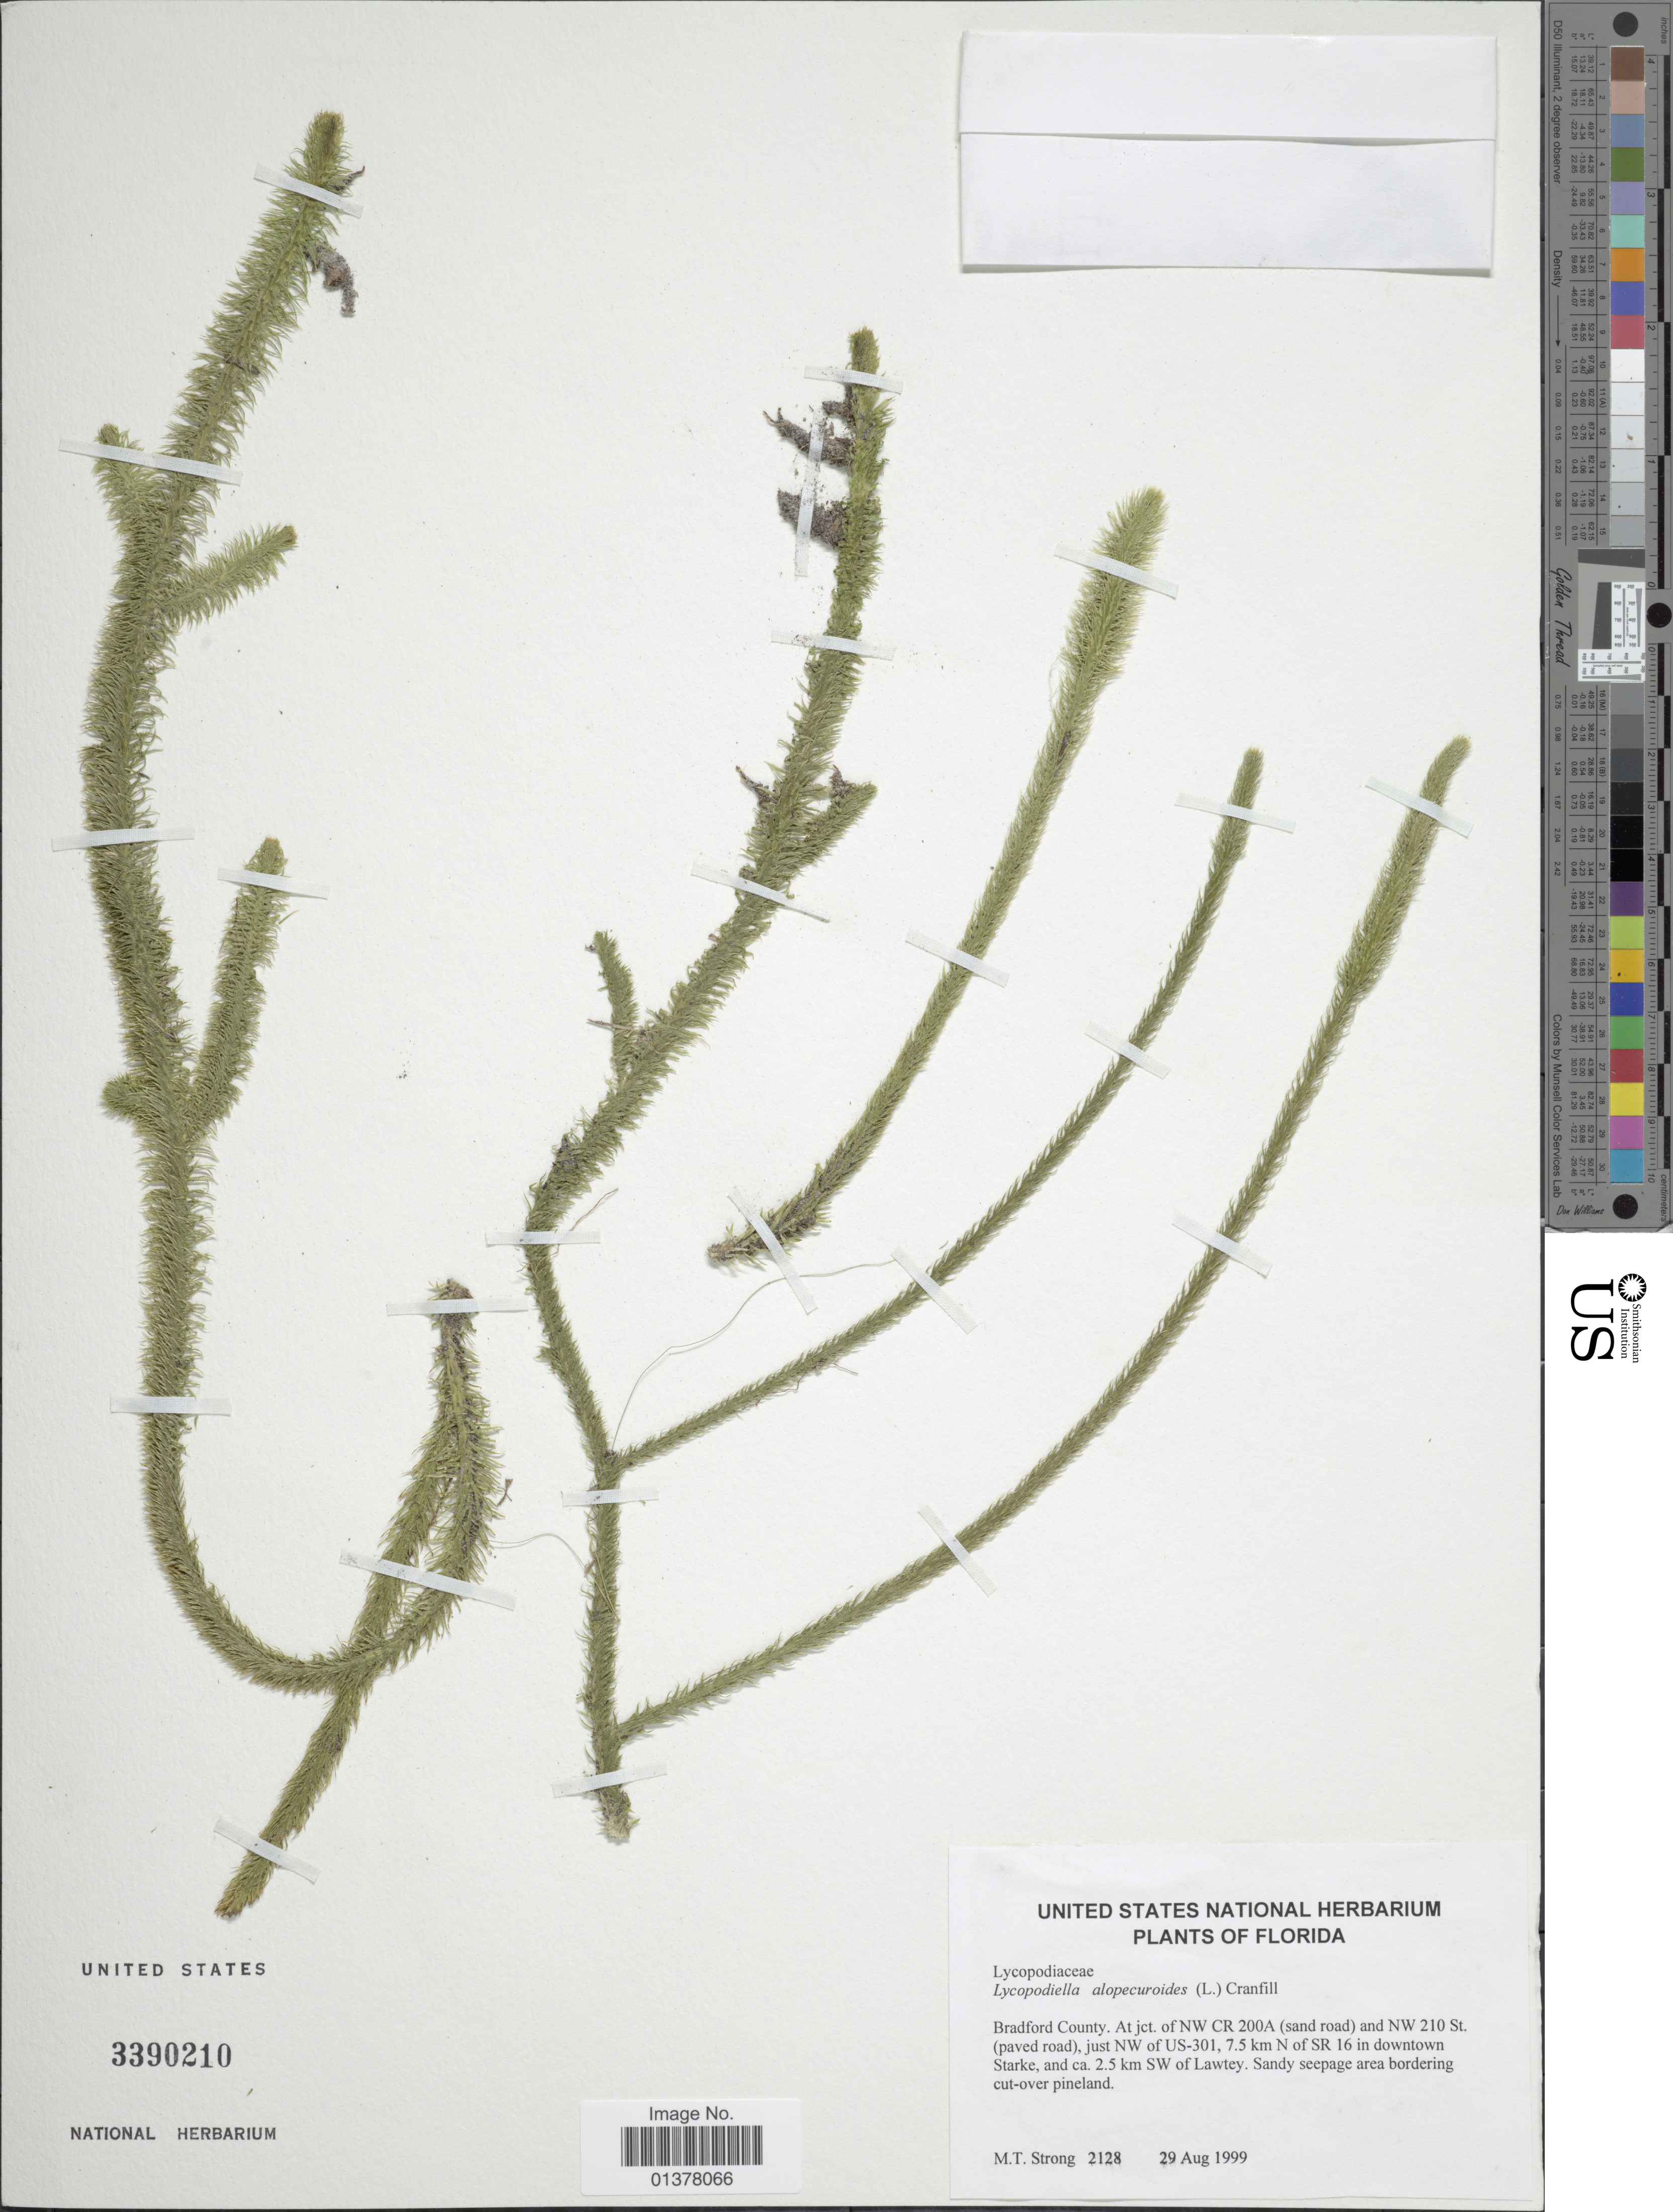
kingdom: Plantae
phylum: Tracheophyta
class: Lycopodiopsida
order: Lycopodiales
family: Lycopodiaceae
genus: Lycopodiella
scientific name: Lycopodiella alopecuroides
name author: (L.) Cranfill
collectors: M. T. Strong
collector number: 2128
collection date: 1999-08-29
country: United States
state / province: Florida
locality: Bradford County, At jct. of NW CR 200A(sand road) and NW 210 St. (paved road), just NW of US-301, 7.5km N of SR 16 in downtown Starke, and ca. 2.5 km SW of lawtey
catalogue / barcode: US 3390210